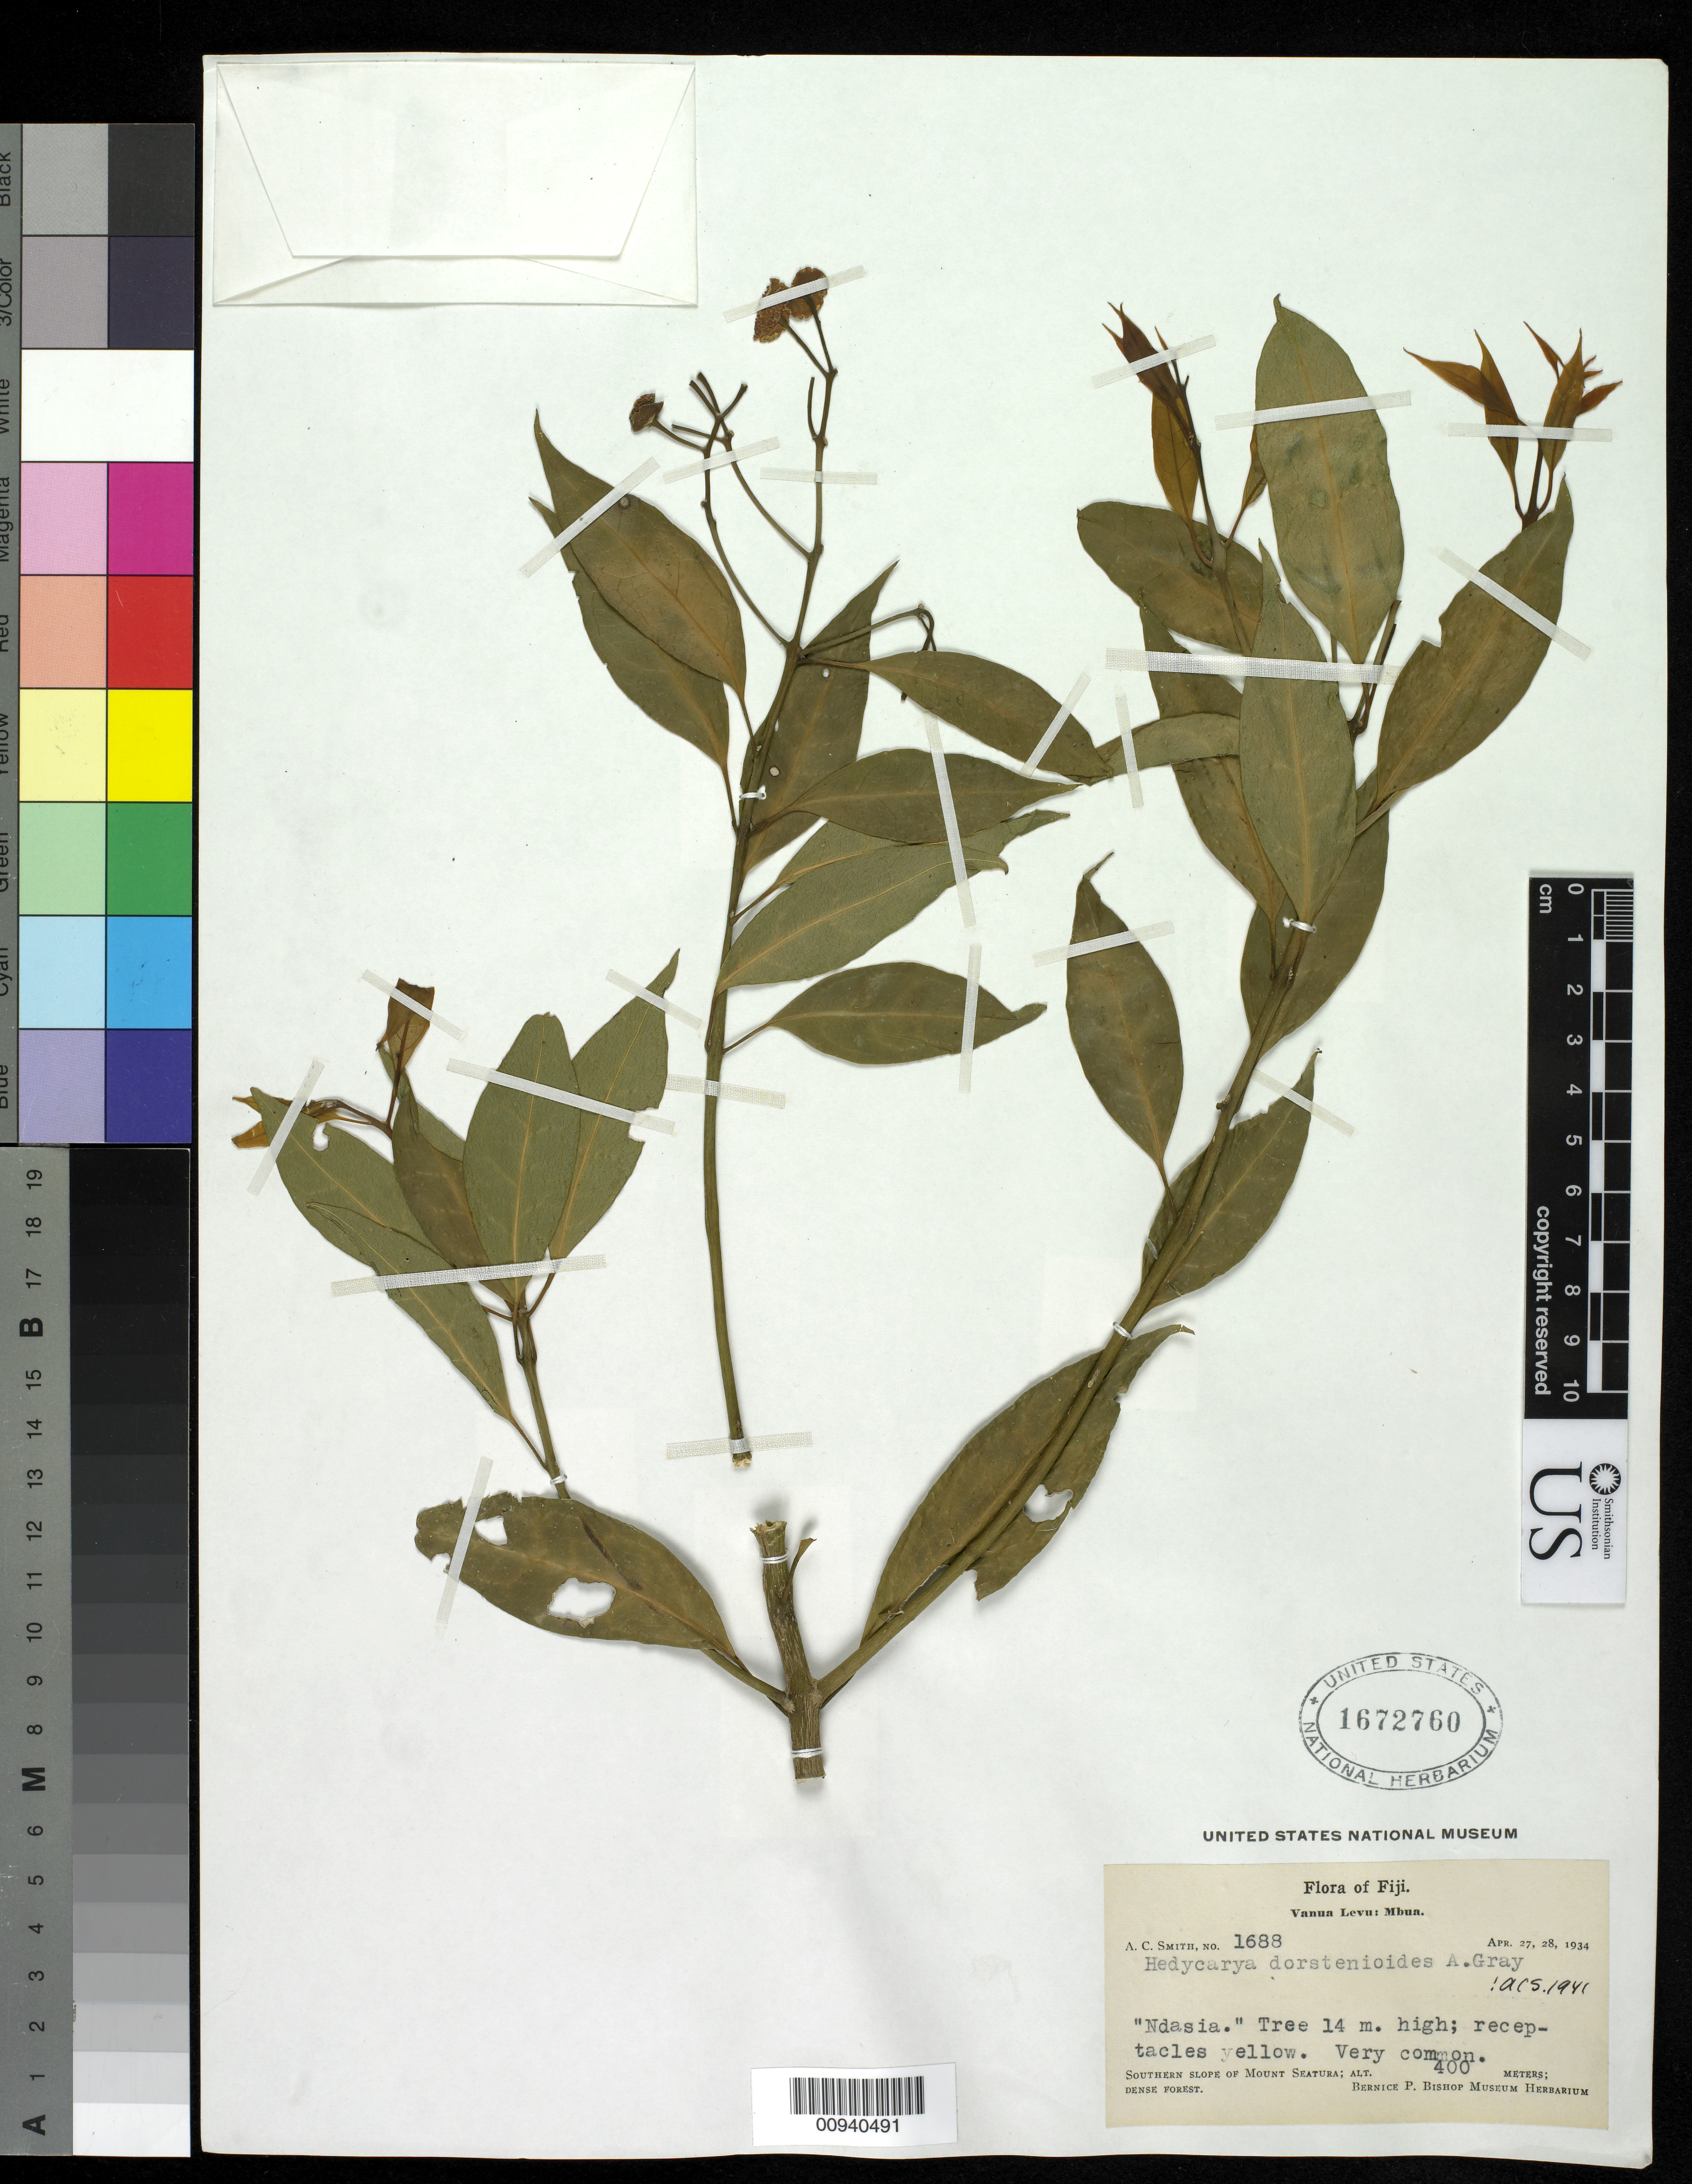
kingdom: Plantae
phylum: Tracheophyta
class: Magnoliopsida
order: Laurales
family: Monimiaceae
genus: Hedycarya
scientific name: Hedycarya dorstenioides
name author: A. Gray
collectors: C. A. Smith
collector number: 1688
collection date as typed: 27 Apr 1934 to 28 Apr 1934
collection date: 1934-04-27/1934-04-28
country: Fiji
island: Vanua Levu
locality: Mbua. Southern slope of Mount Seatura.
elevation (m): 400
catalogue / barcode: US 1672760